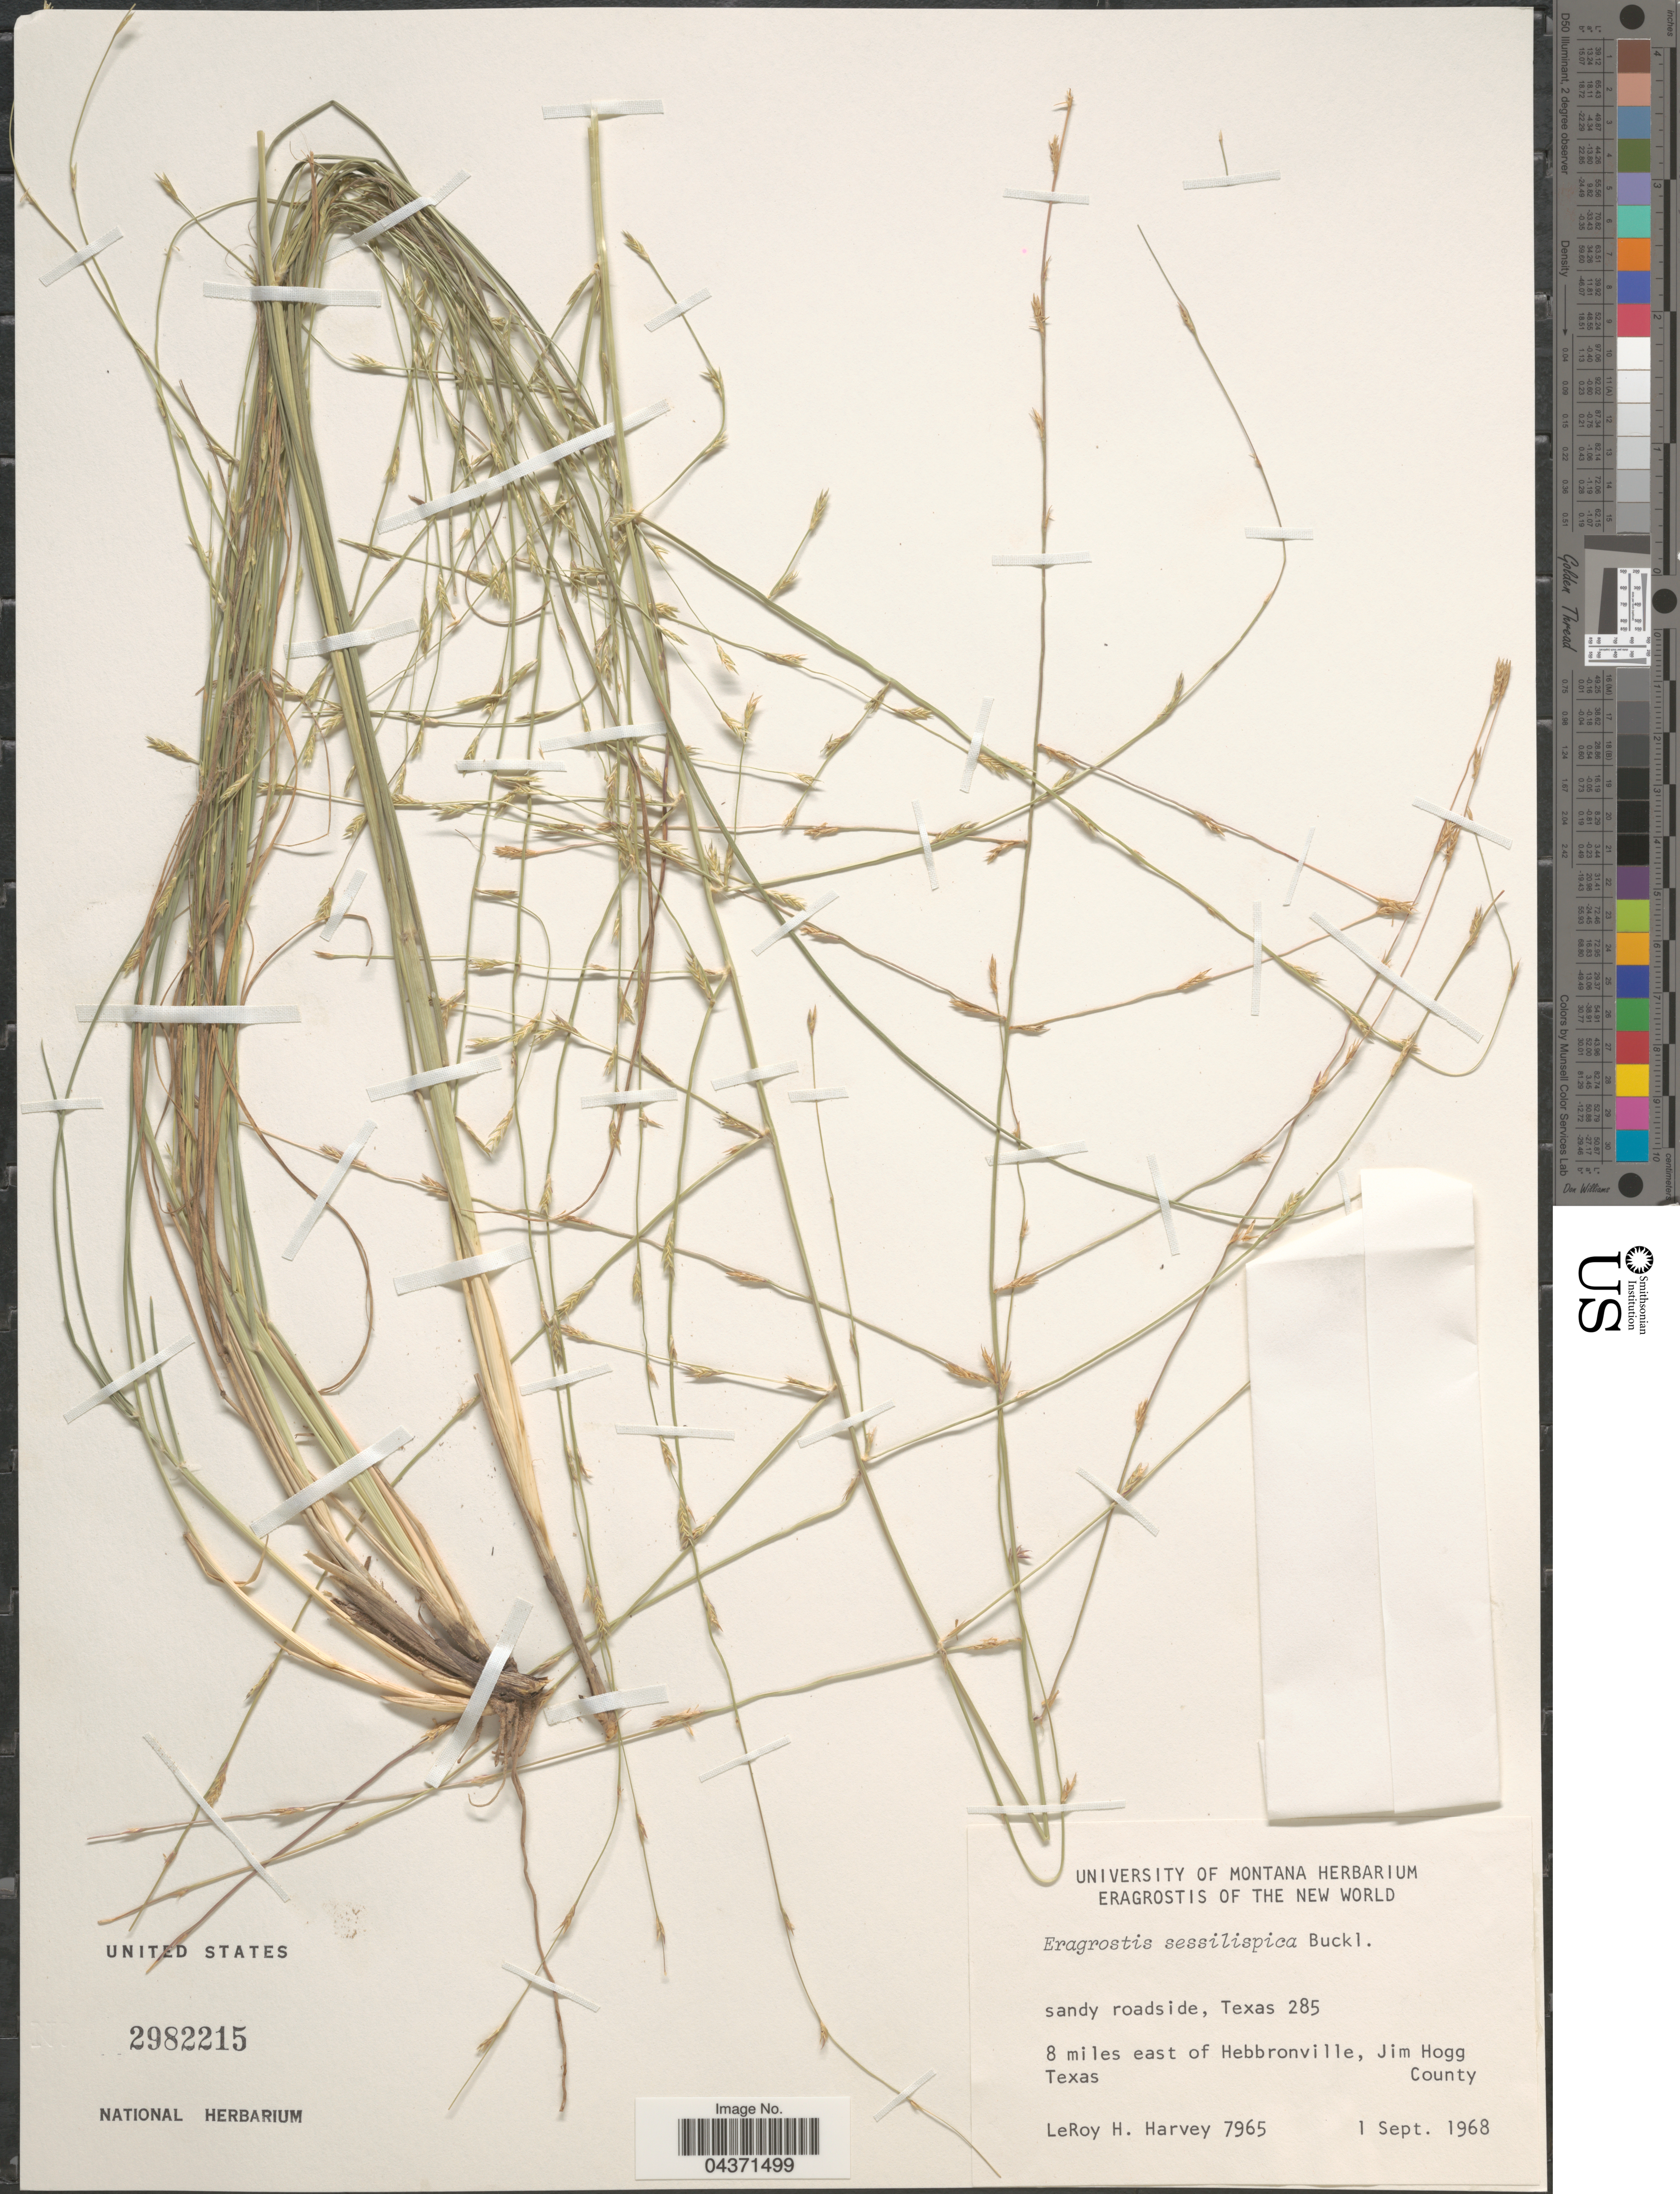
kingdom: Plantae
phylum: Tracheophyta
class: Liliopsida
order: Poales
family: Poaceae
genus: Eragrostis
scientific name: Eragrostis sessilispica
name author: Buckley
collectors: L. H. Harvey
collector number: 7965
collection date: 1968-09-01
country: United States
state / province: Texas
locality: Sandy roadside, Texas 285. 8 miles east of Hebbronville, Jim Hogg County.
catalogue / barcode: US 2982215